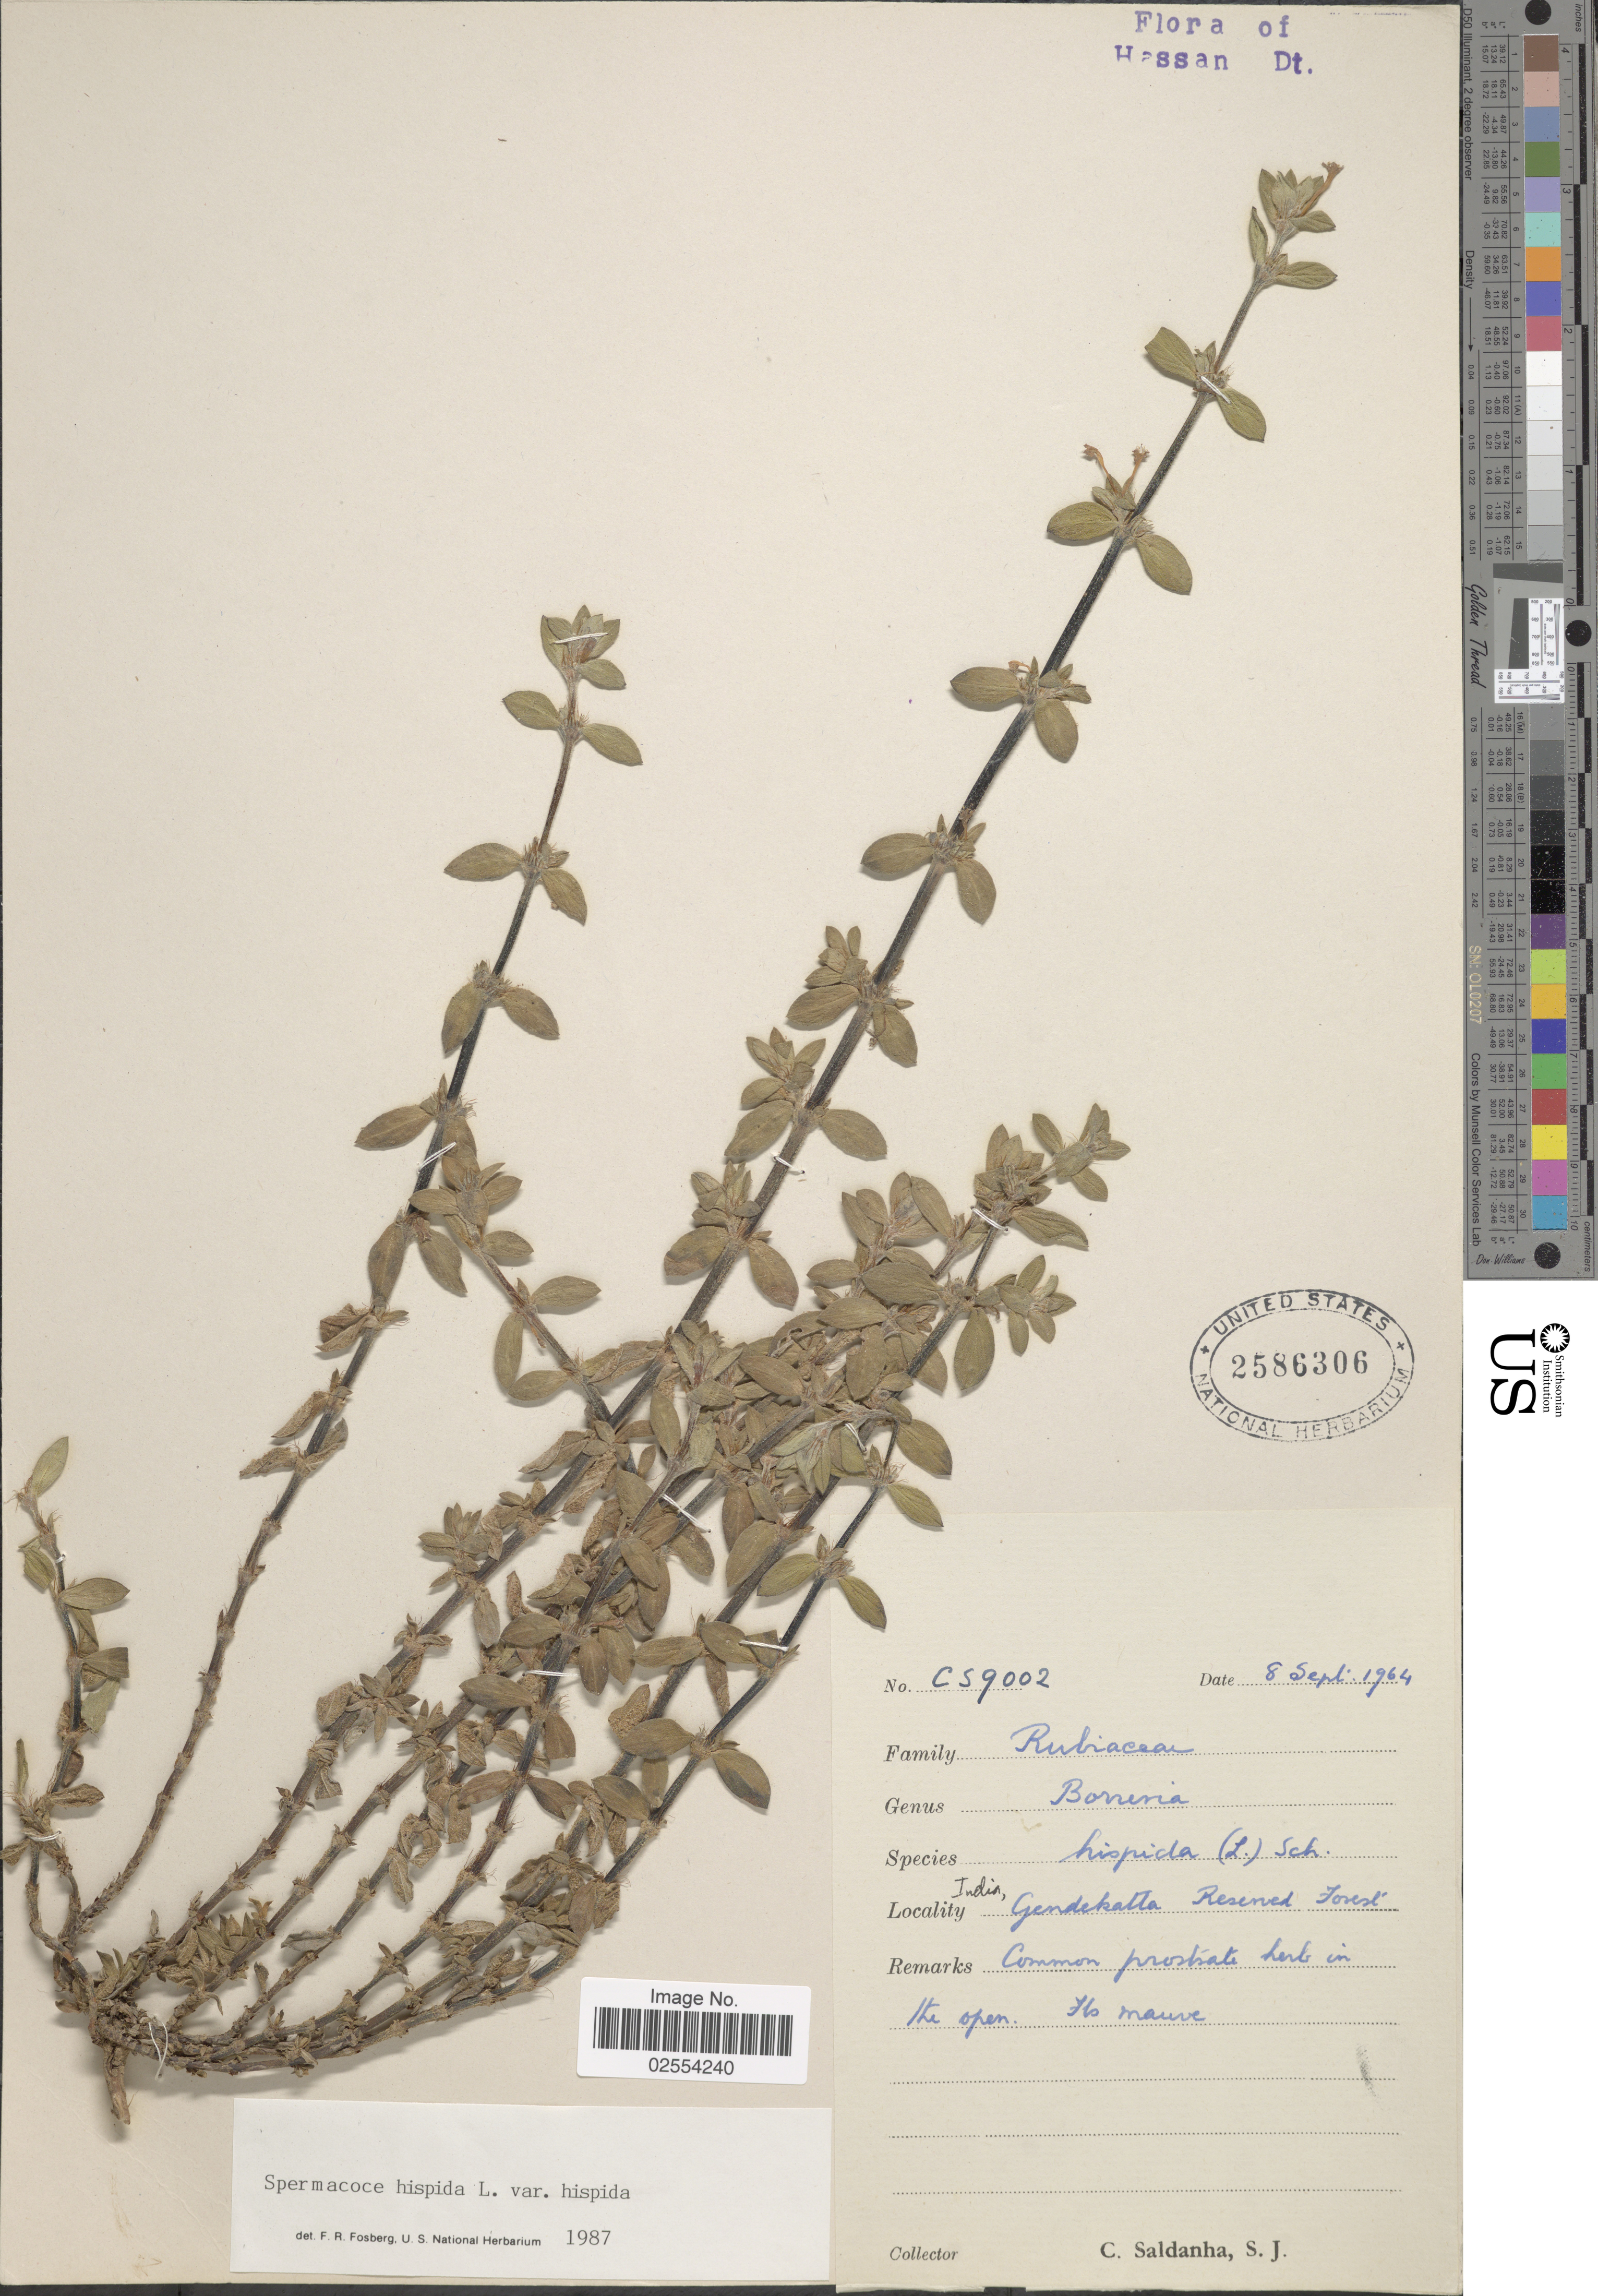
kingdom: Plantae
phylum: Tracheophyta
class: Magnoliopsida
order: Gentianales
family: Rubiaceae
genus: Spermacoce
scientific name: Spermacoce hispida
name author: L.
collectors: C. Saldanha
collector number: CS9002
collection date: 1964-09-08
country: India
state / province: Karnataka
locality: Gendekatta, Reserve Forest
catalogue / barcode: US 2586306